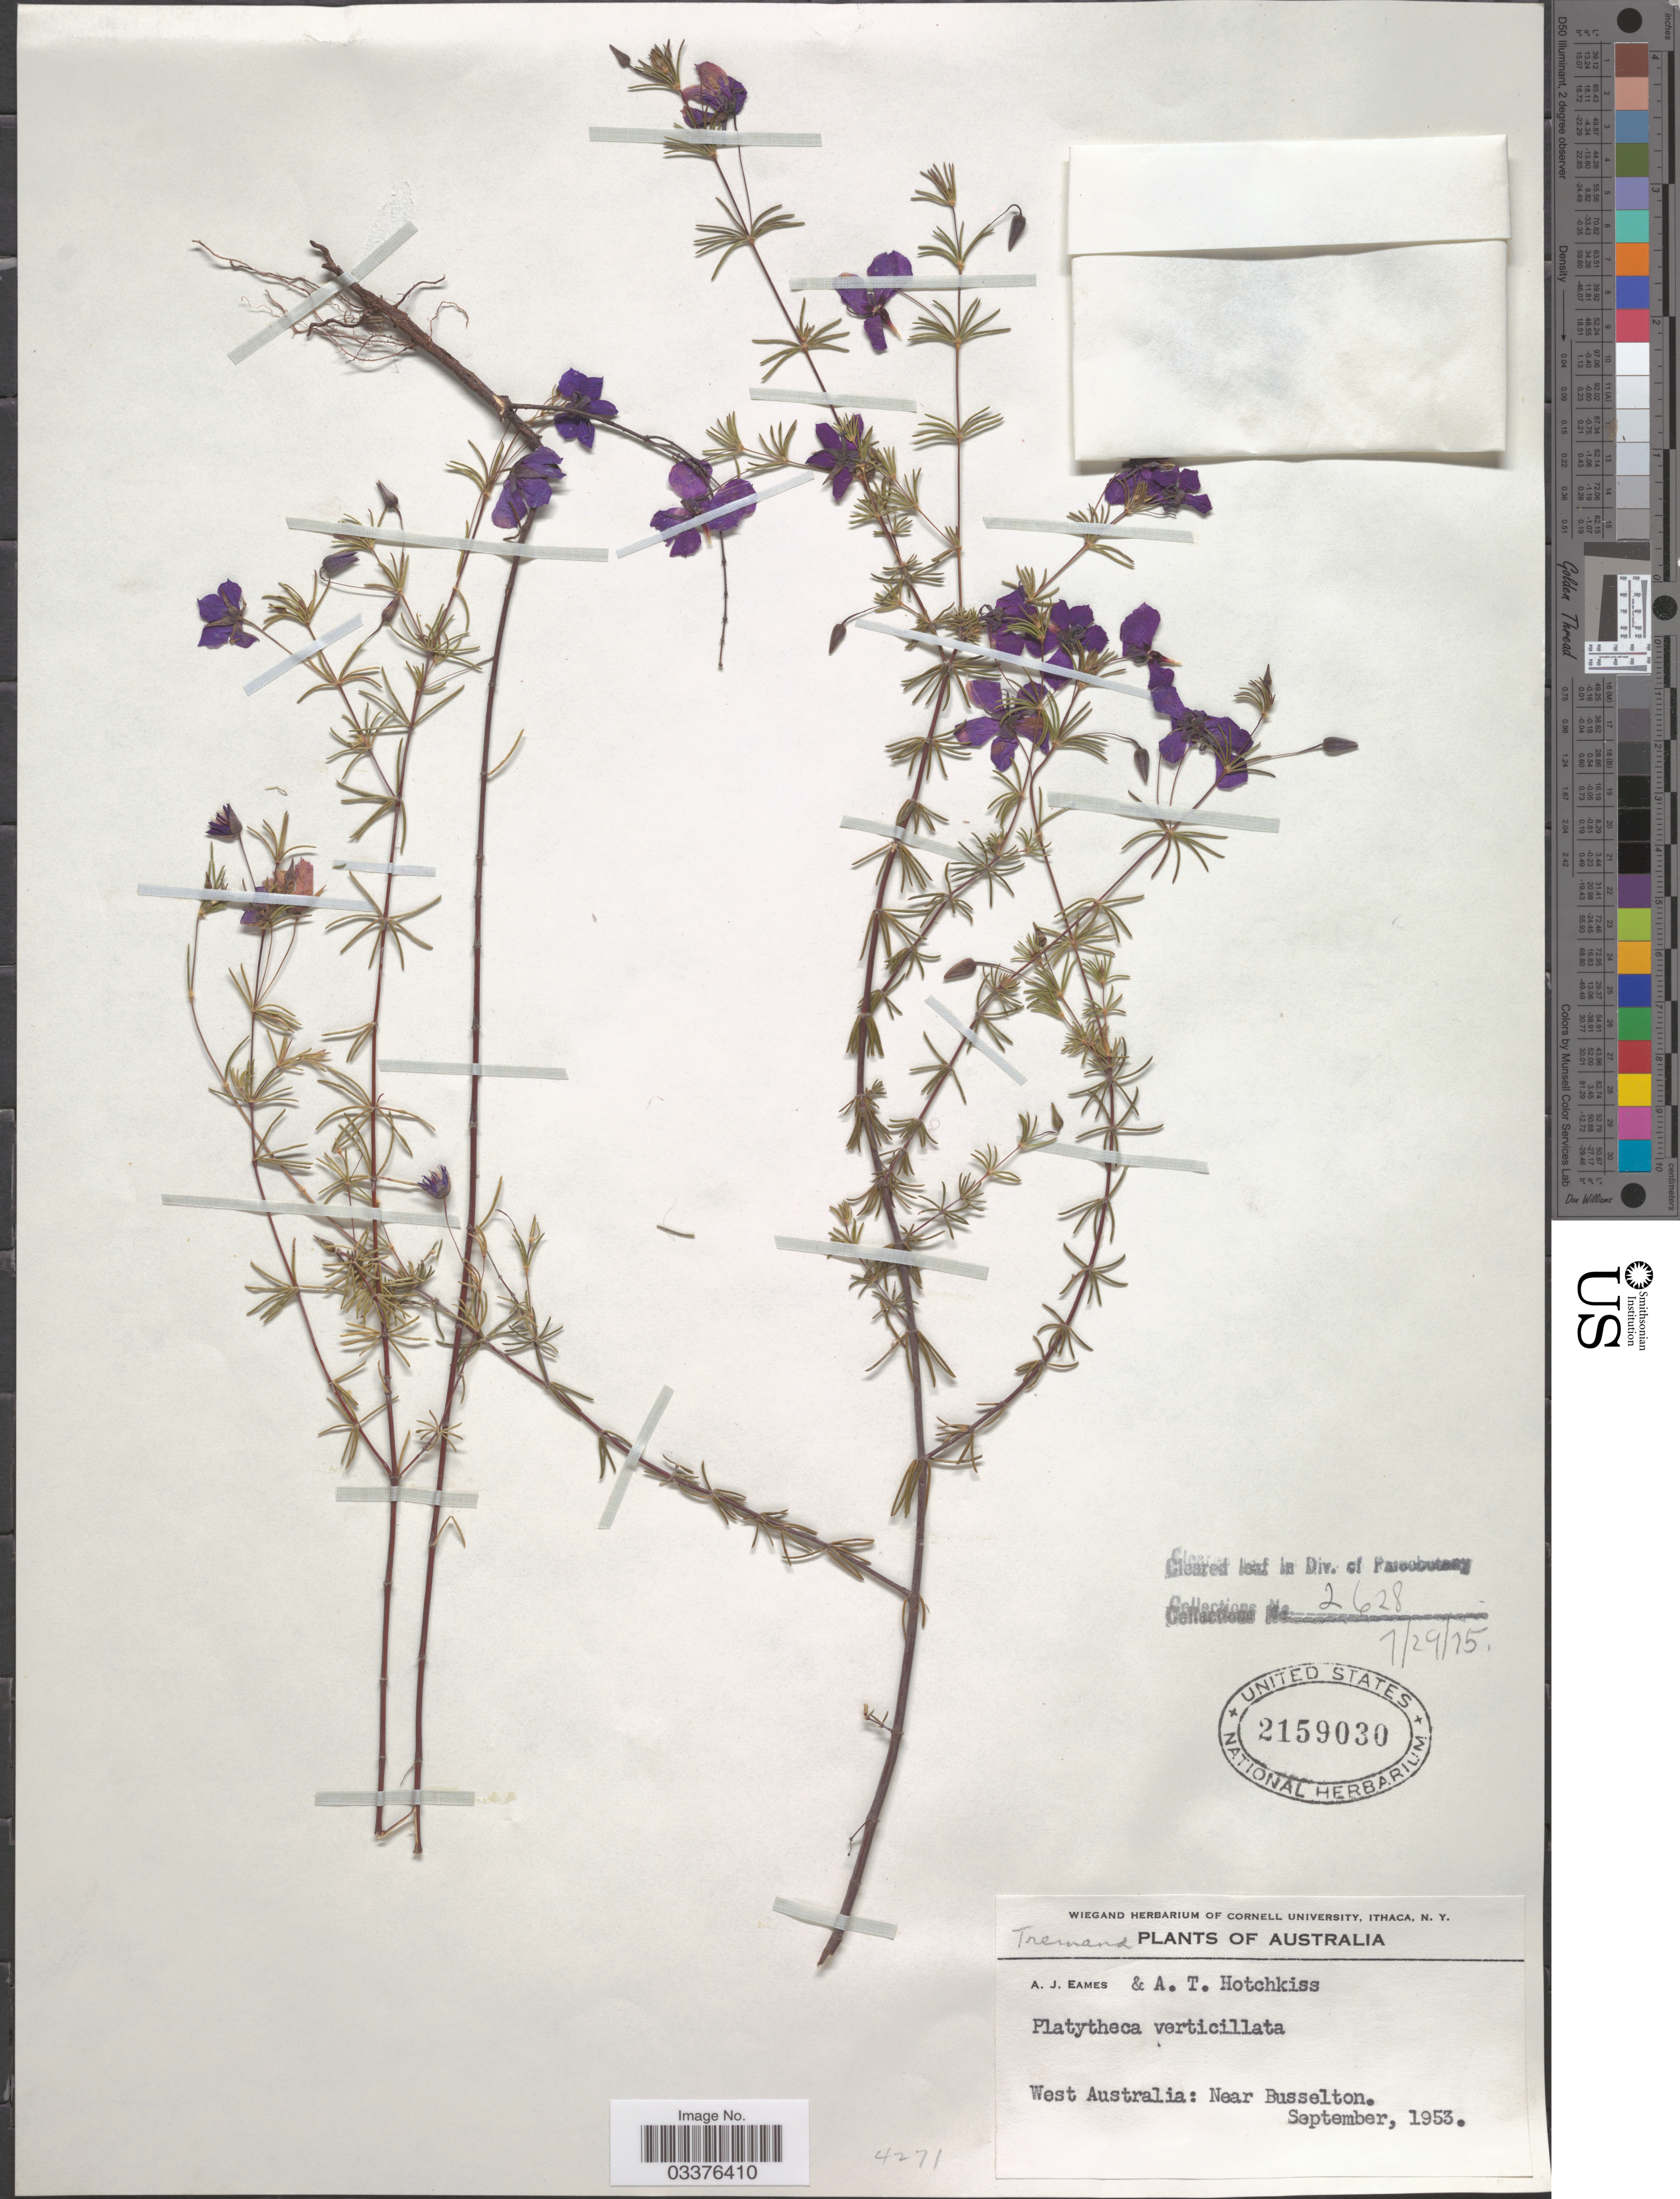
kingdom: Plantae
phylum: Tracheophyta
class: Magnoliopsida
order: Oxalidales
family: Elaeocarpaceae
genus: Platytheca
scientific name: Platytheca verticillata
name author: Baill.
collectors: A. J. Eames & A. Hotchkiss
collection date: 1953-09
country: Australia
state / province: Western Australia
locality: West Australia: Near Busselton.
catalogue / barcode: US 2159030